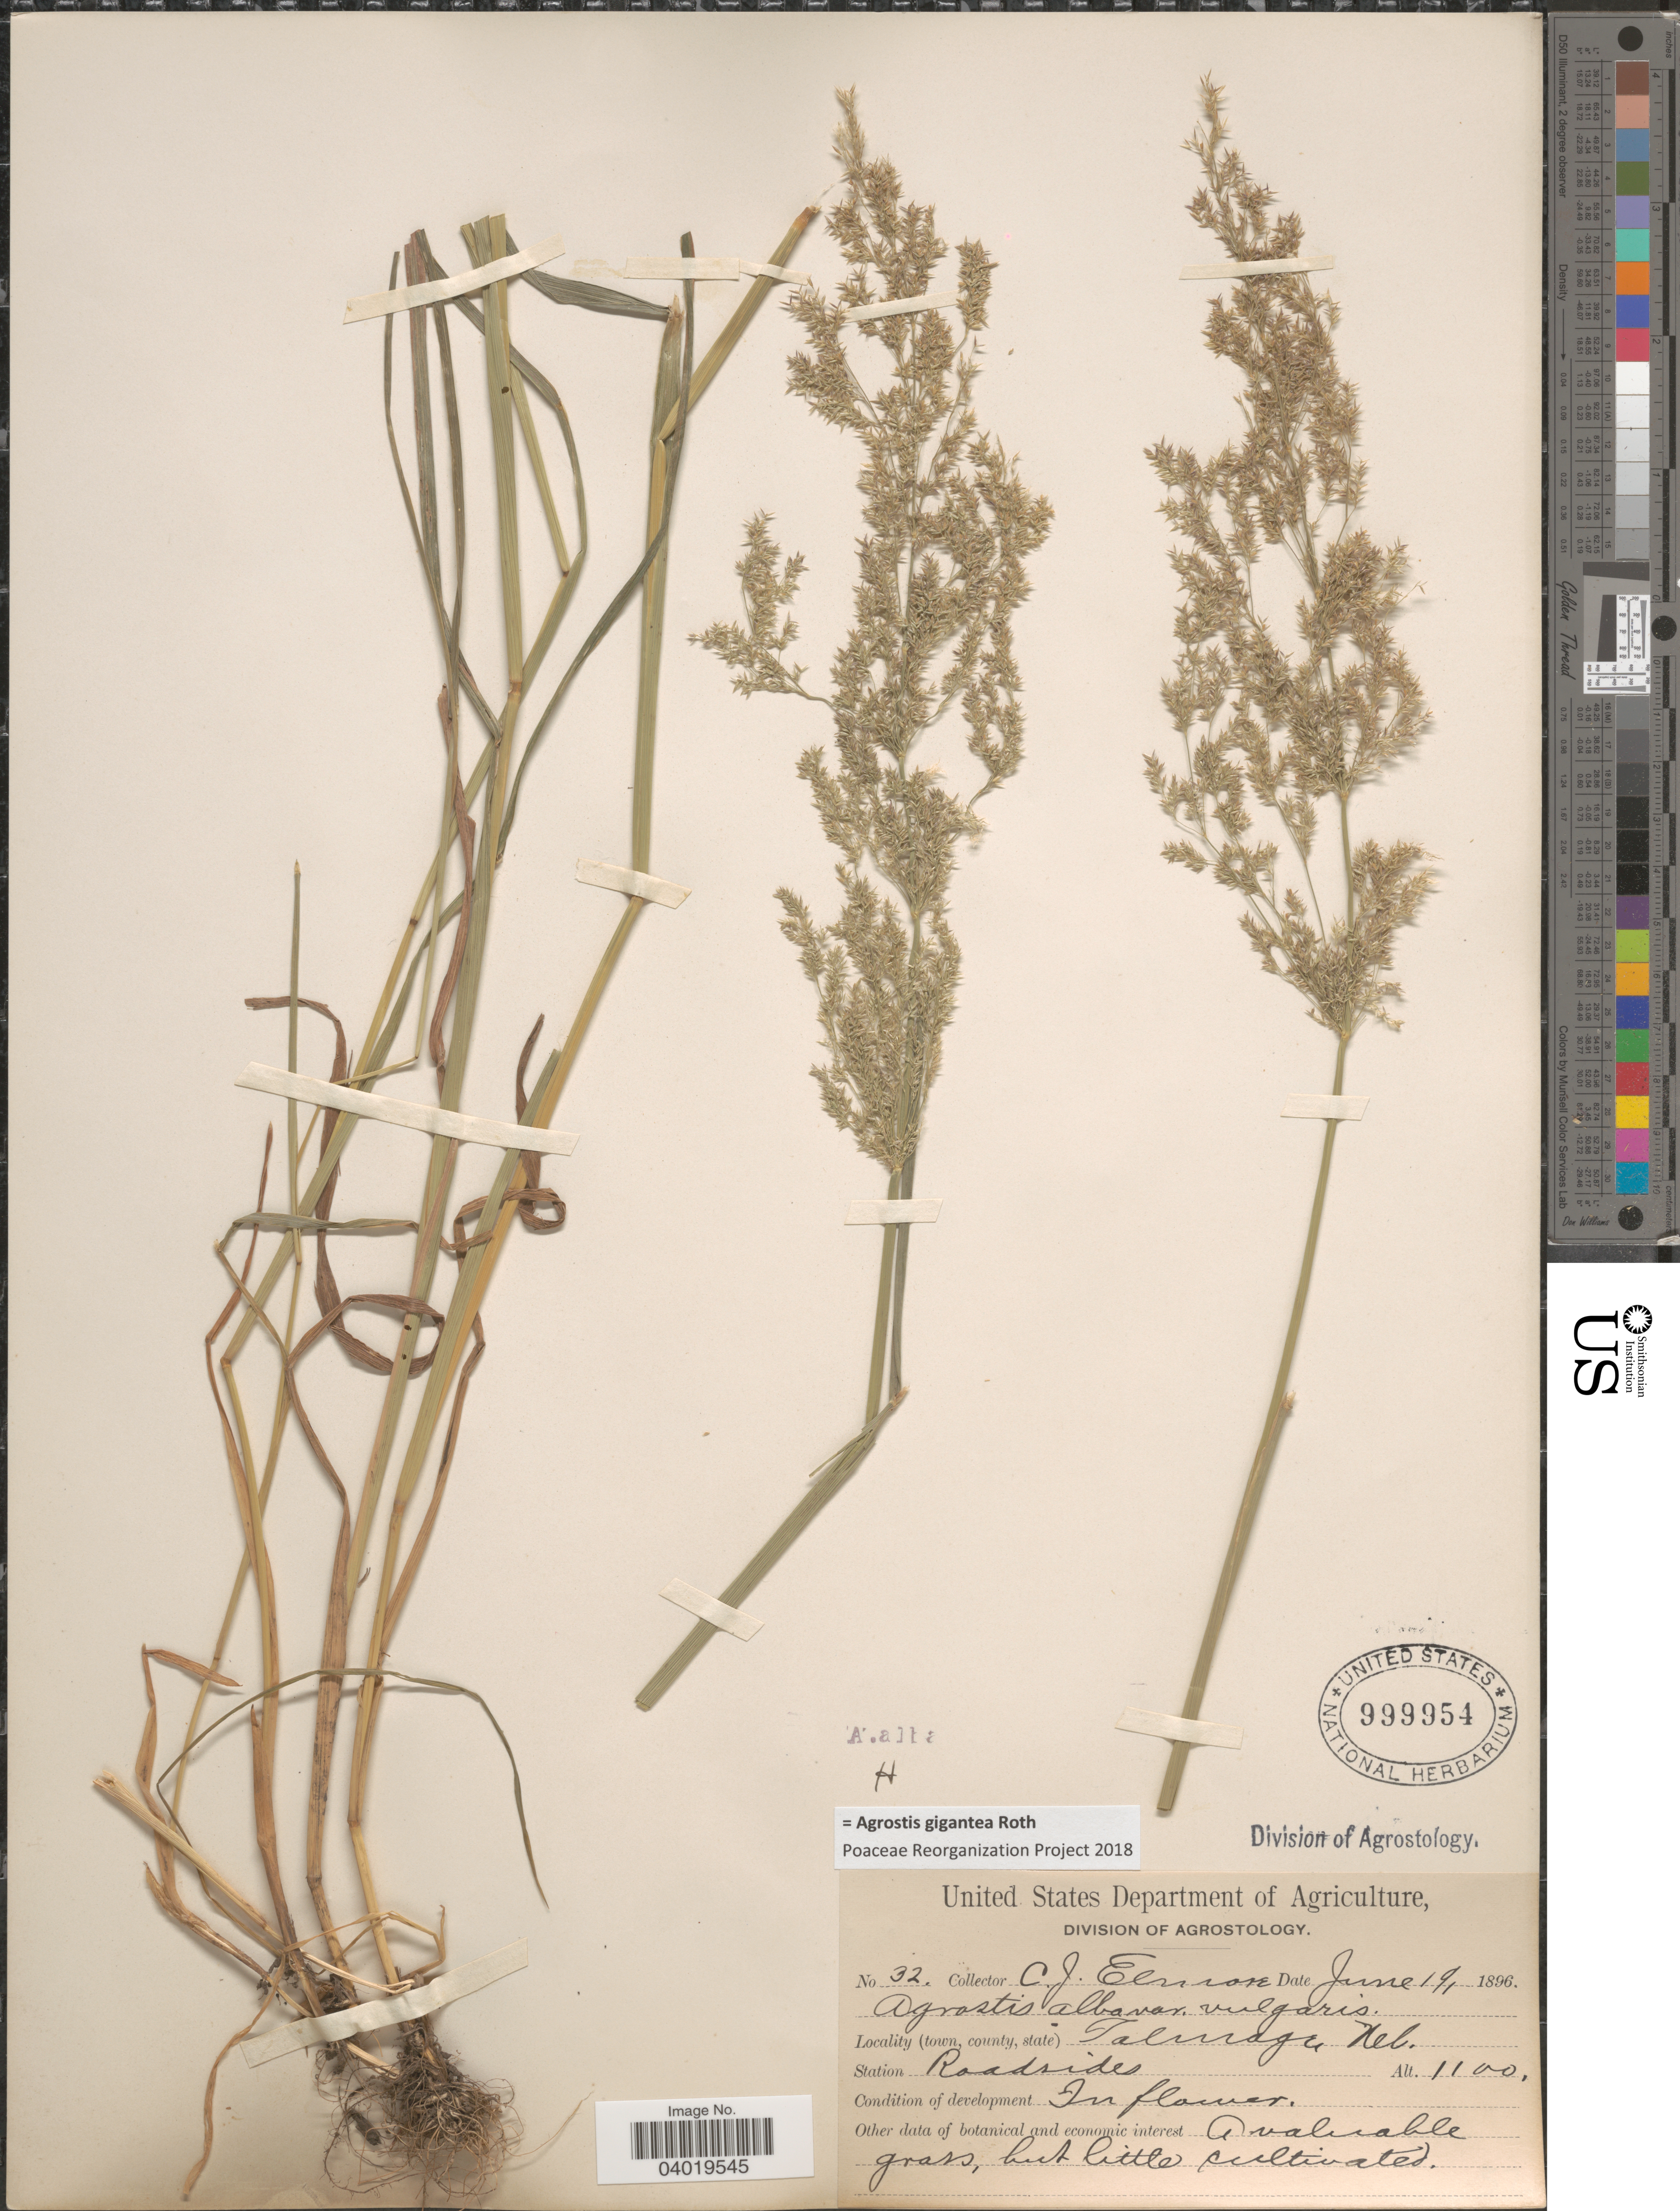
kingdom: Plantae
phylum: Tracheophyta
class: Liliopsida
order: Poales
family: Poaceae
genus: Agrostis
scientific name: Agrostis gigantea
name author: Roth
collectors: C. Elmore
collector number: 32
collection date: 1896-06-19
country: United States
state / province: Nebraska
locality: Talmage. Station Roadside.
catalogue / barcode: US 999954